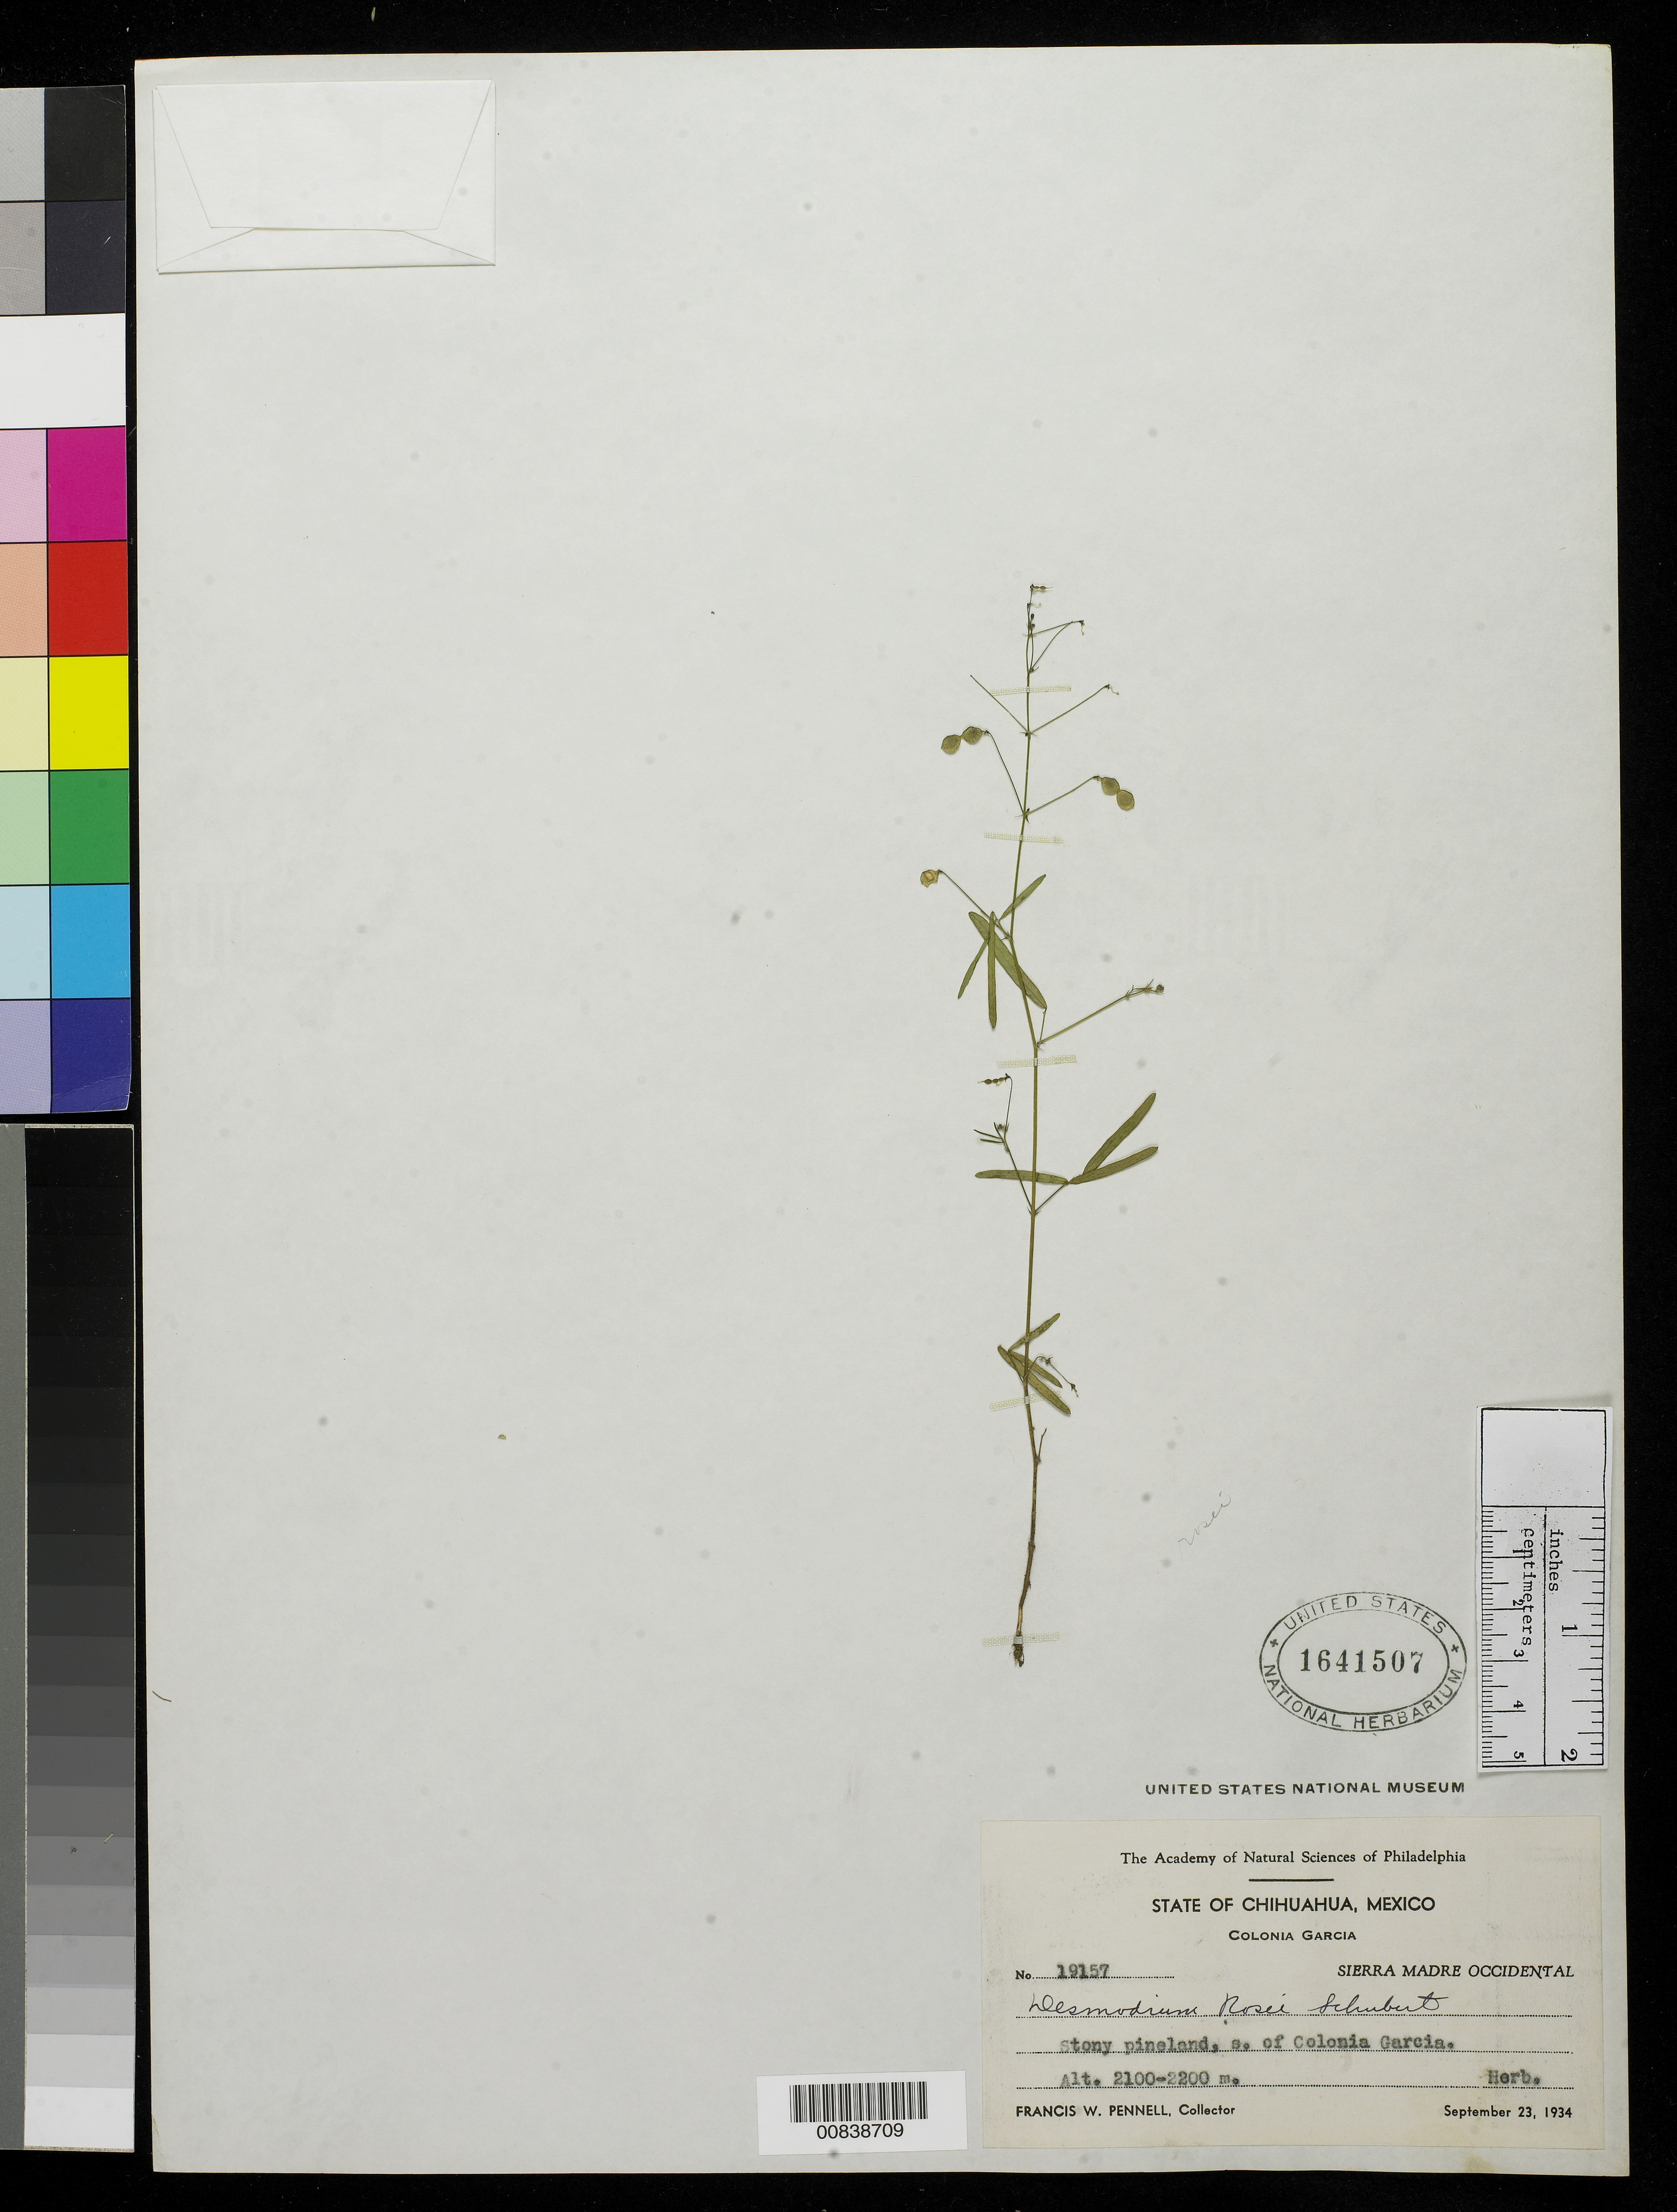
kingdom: Plantae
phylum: Tracheophyta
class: Magnoliopsida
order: Fabales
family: Fabaceae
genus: Desmodium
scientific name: Desmodium rosei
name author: B.G. Schub.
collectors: F. W. Pennell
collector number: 19157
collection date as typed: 23 Sep 1934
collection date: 1934-09-23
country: Mexico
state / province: Chihuahua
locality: S. of Colonia García. Sierra Madre Occidental, Chihuahua.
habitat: Stony pineland.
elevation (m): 2200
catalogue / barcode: US 1641507